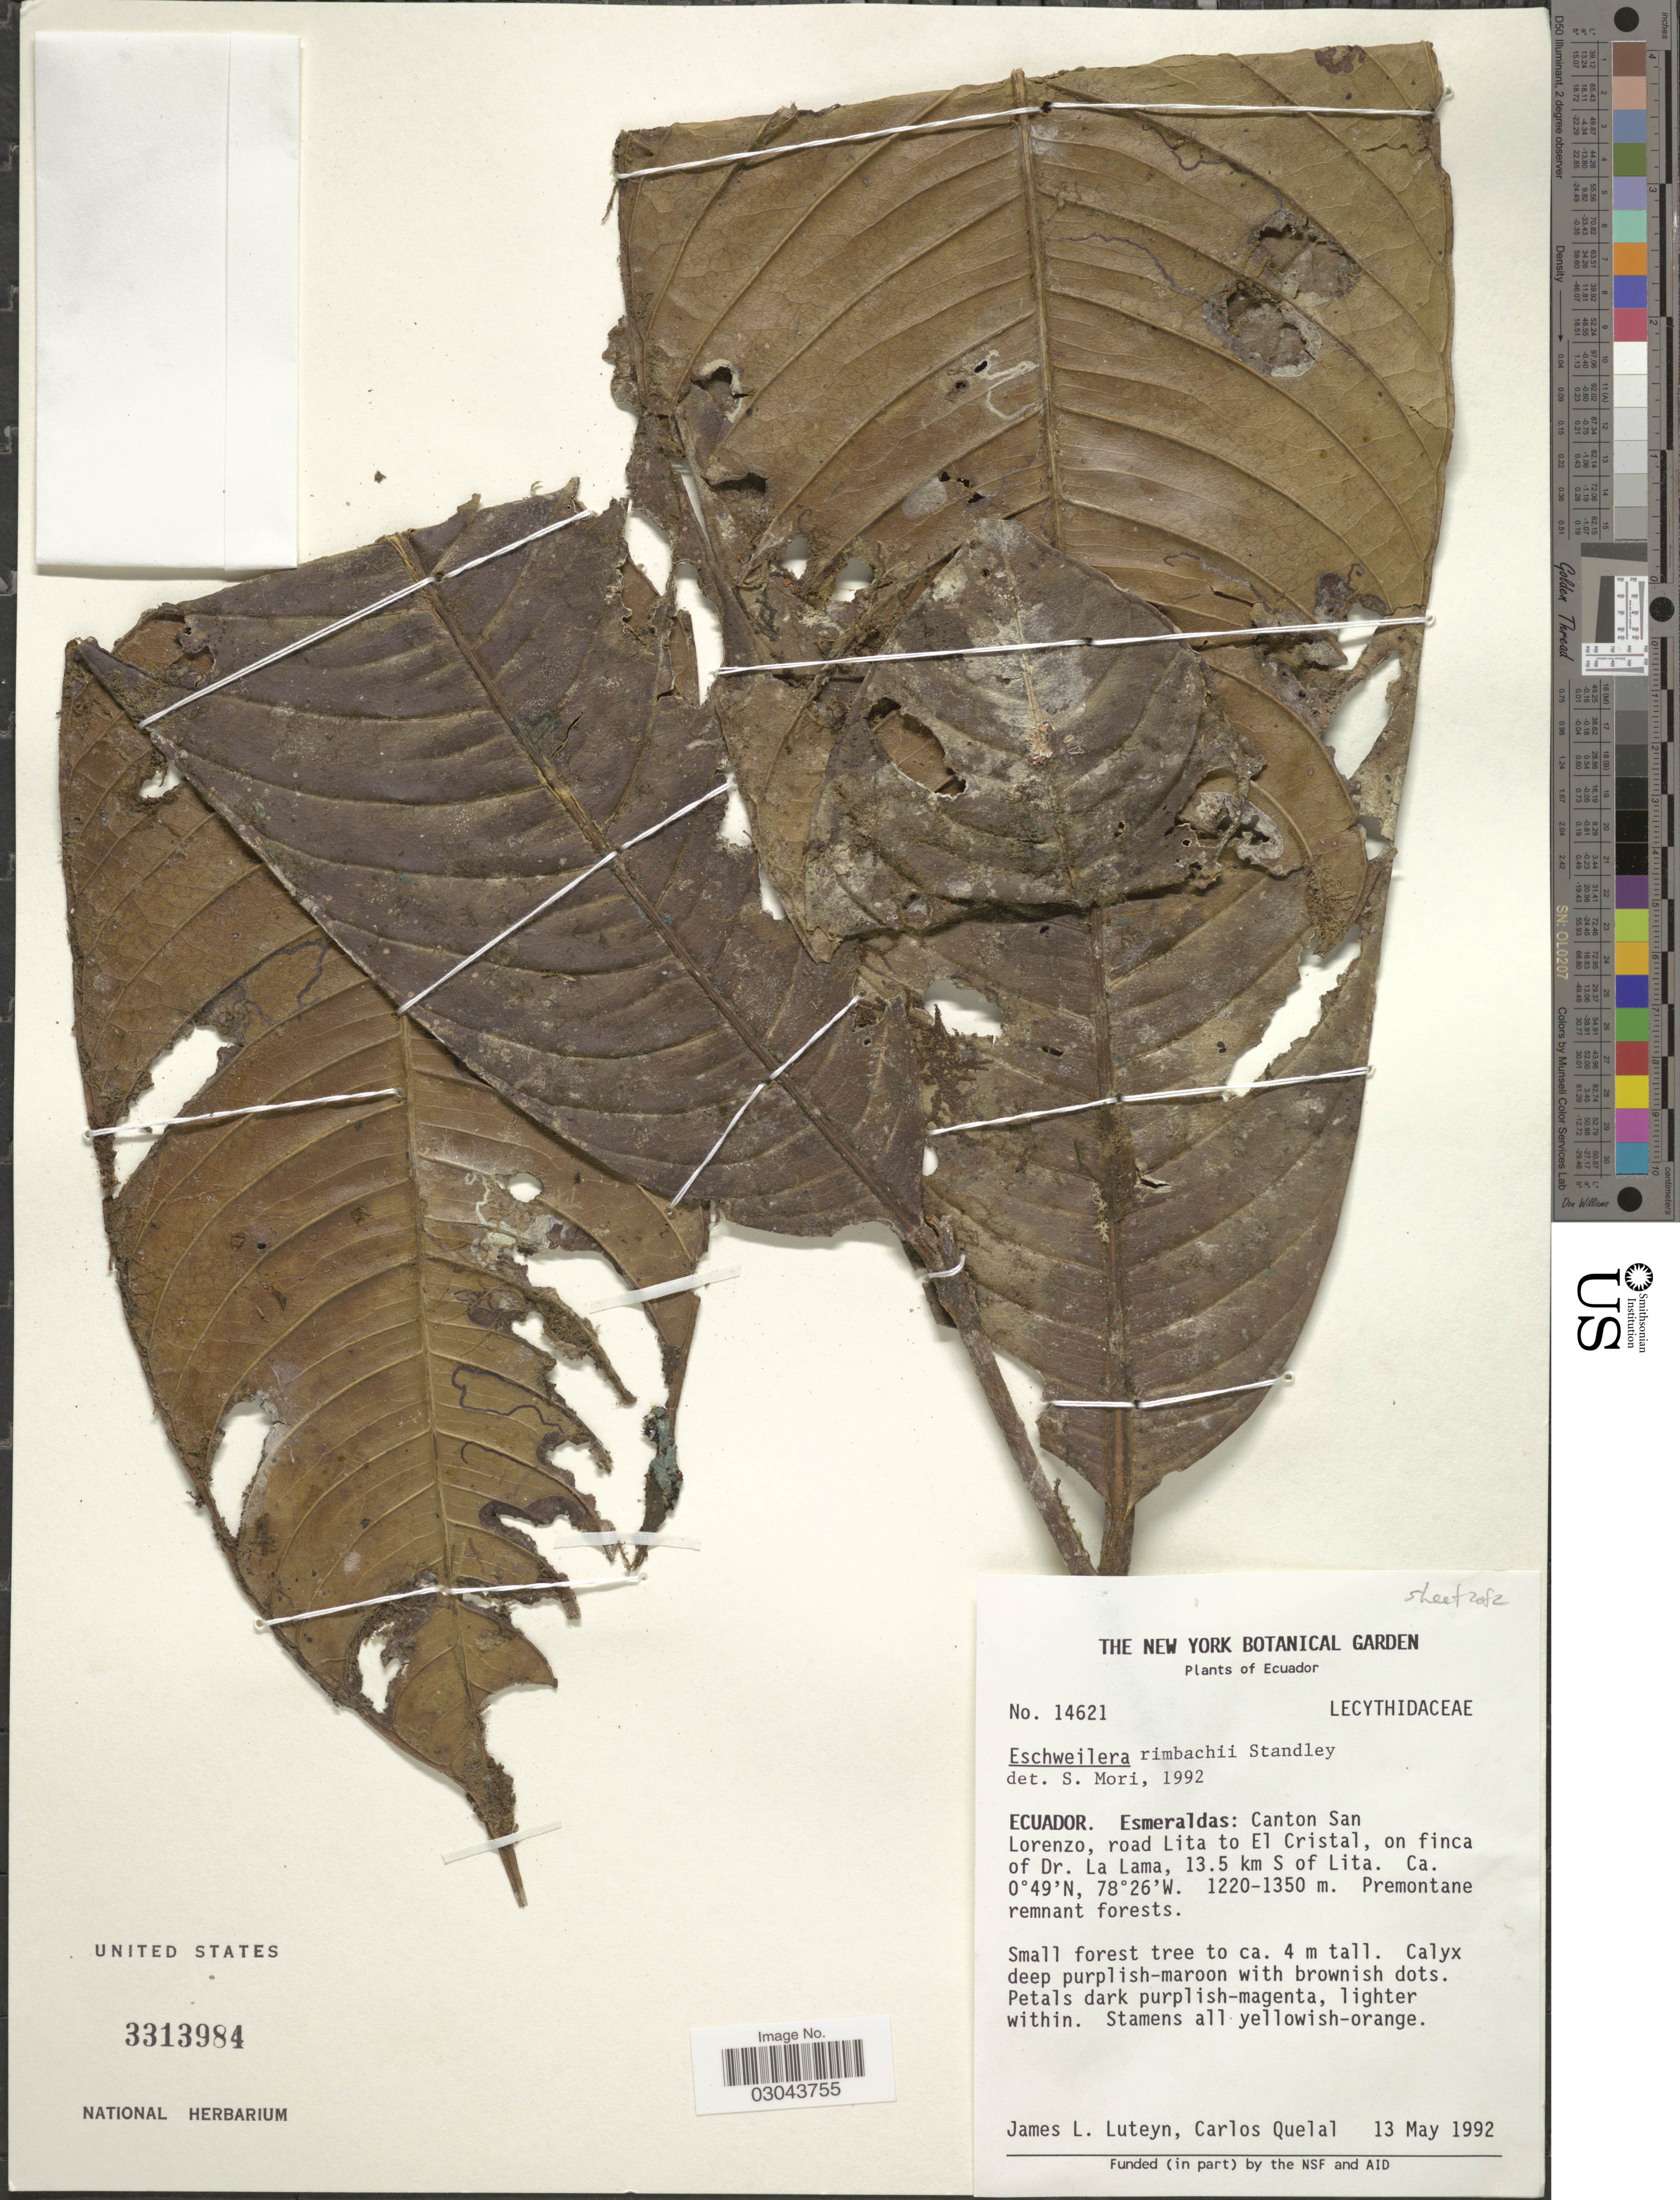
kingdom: Plantae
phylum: Tracheophyta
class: Magnoliopsida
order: Ericales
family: Lecythidaceae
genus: Eschweilera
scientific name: Eschweilera rimbachii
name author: Standl.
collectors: J. L. Luteyn & C. Quelal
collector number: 14621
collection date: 1992-05-13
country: Ecuador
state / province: Esmeraldas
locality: Canton San Lorenzo, road Lita to El Cristal, on finca of Dr. La Lama, 13.5 km S of Lita.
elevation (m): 1220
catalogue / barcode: US 3313984